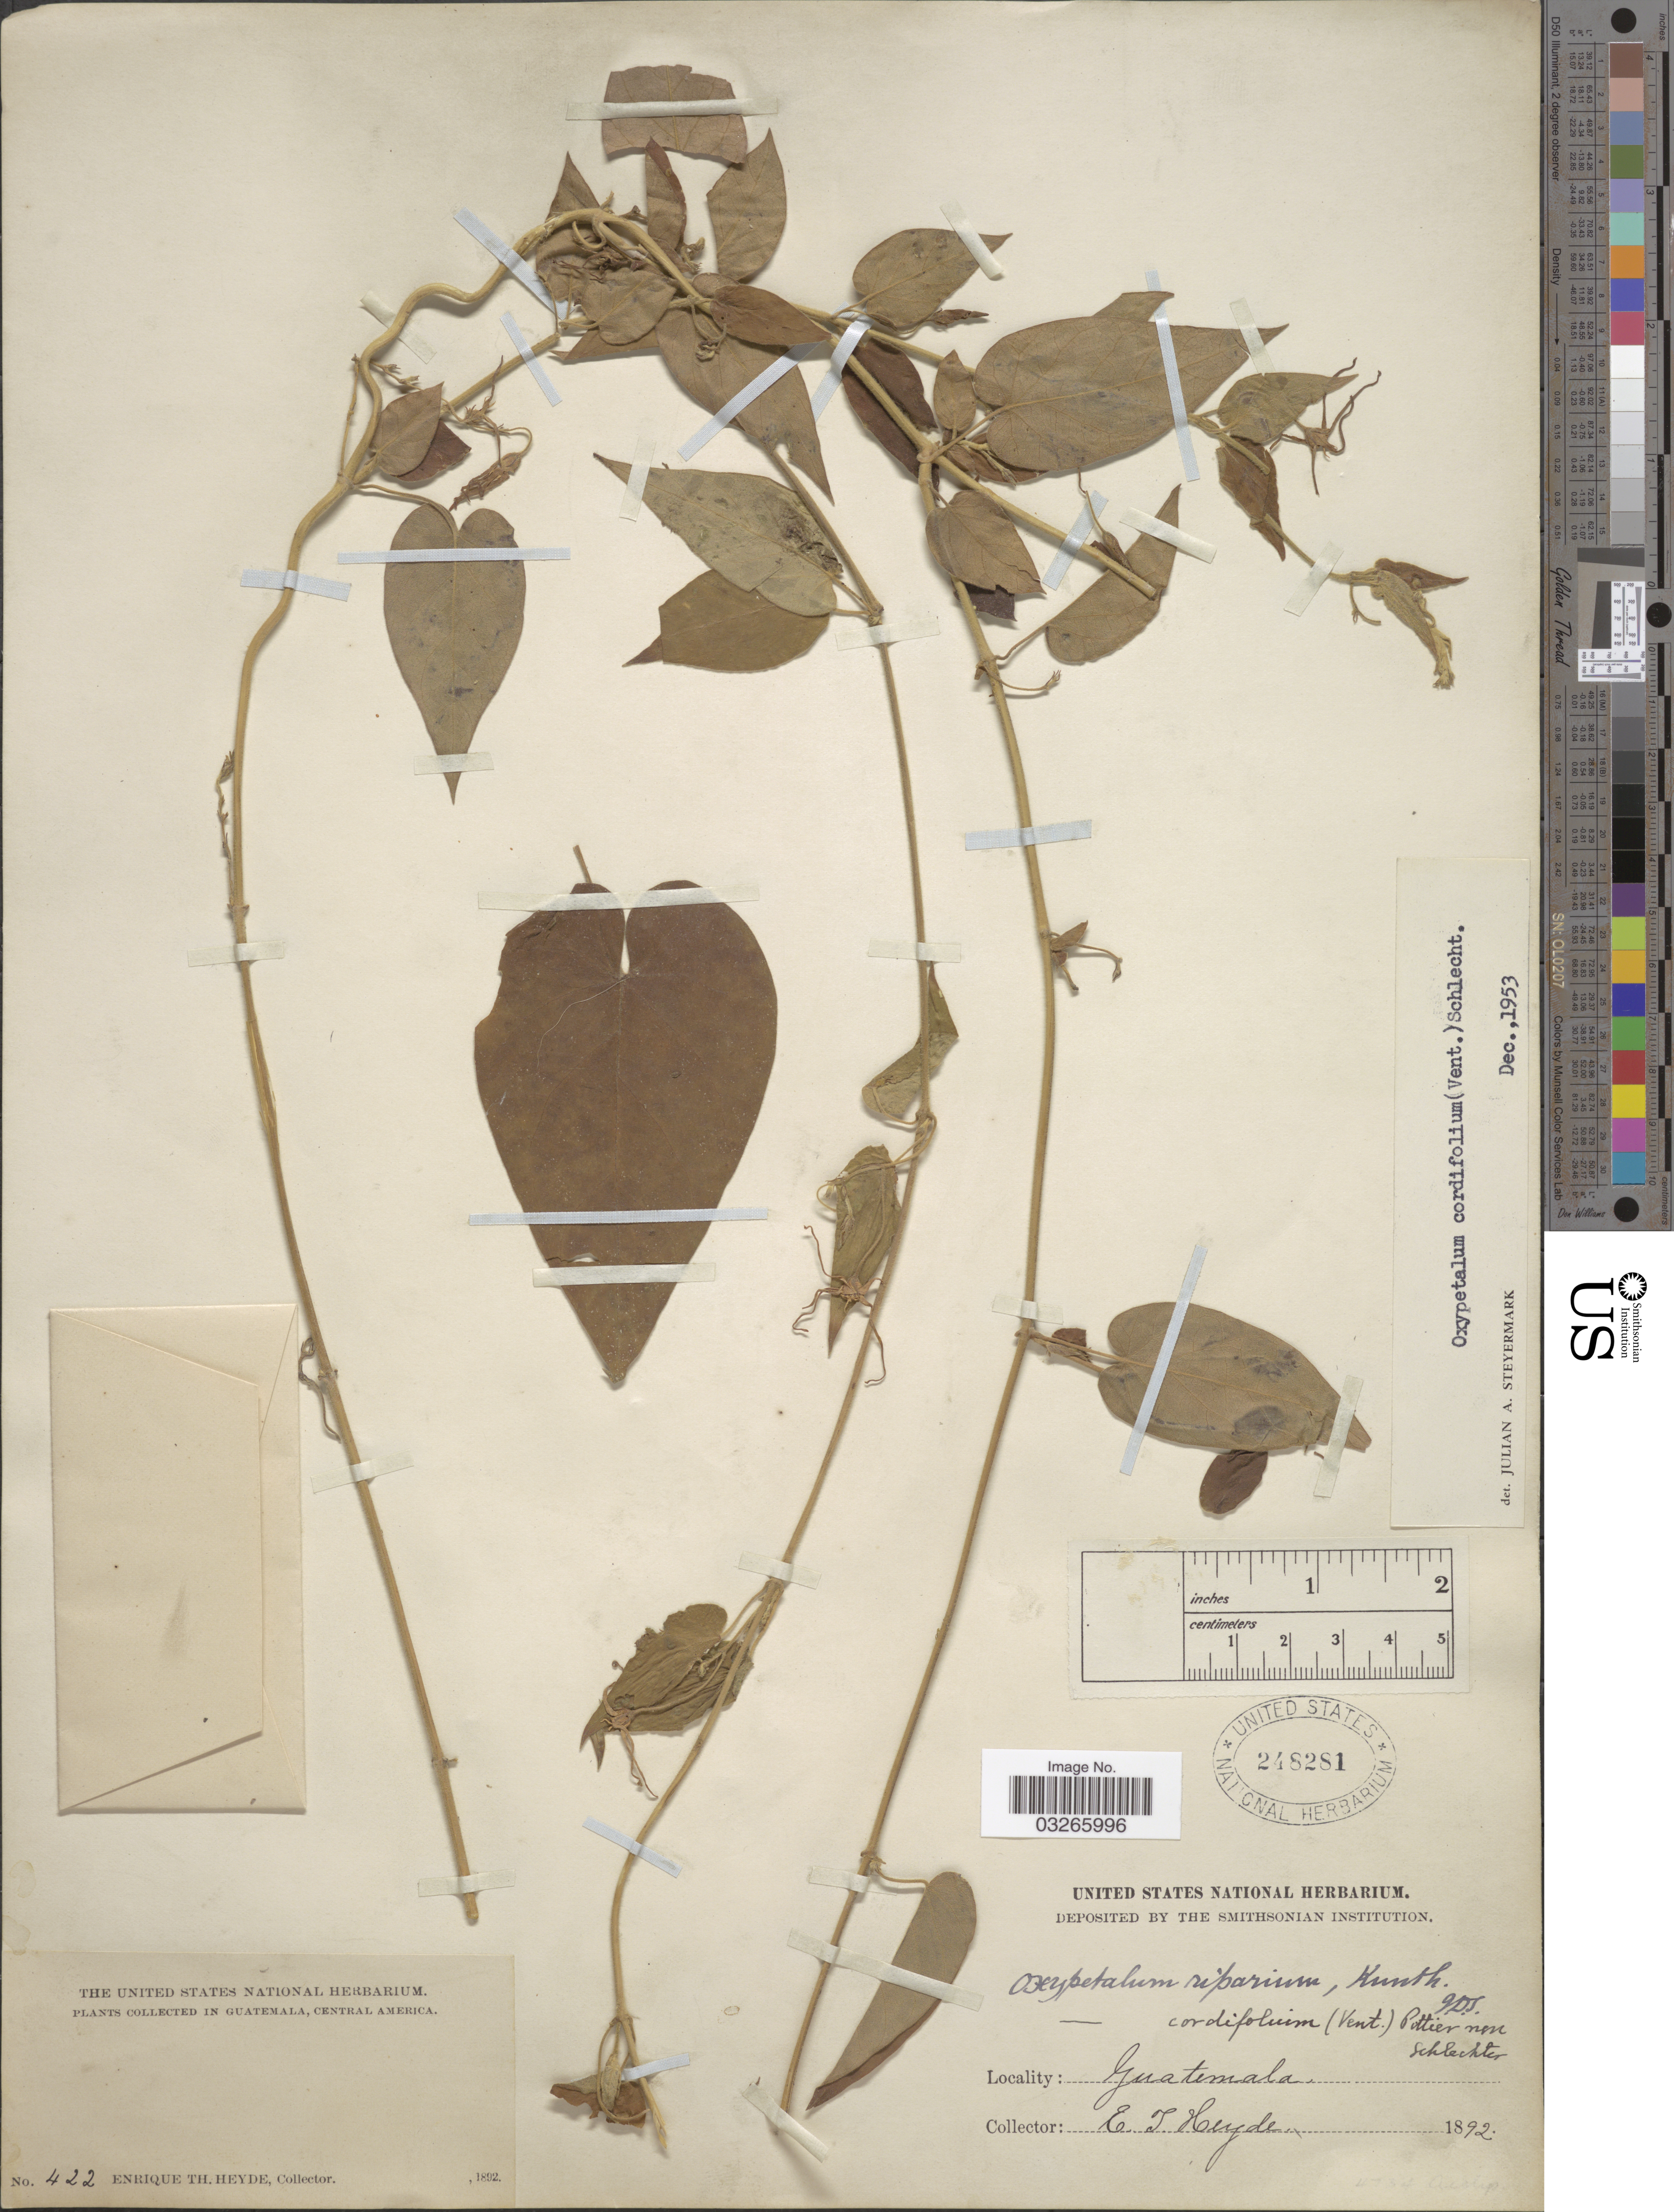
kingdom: Plantae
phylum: Tracheophyta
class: Magnoliopsida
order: Gentianales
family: Apocynaceae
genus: Oxypetalum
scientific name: Oxypetalum cordifolium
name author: (Vent.) Schltr.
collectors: E. T. Heyde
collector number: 422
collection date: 1892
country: Guatemala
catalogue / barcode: US 248281